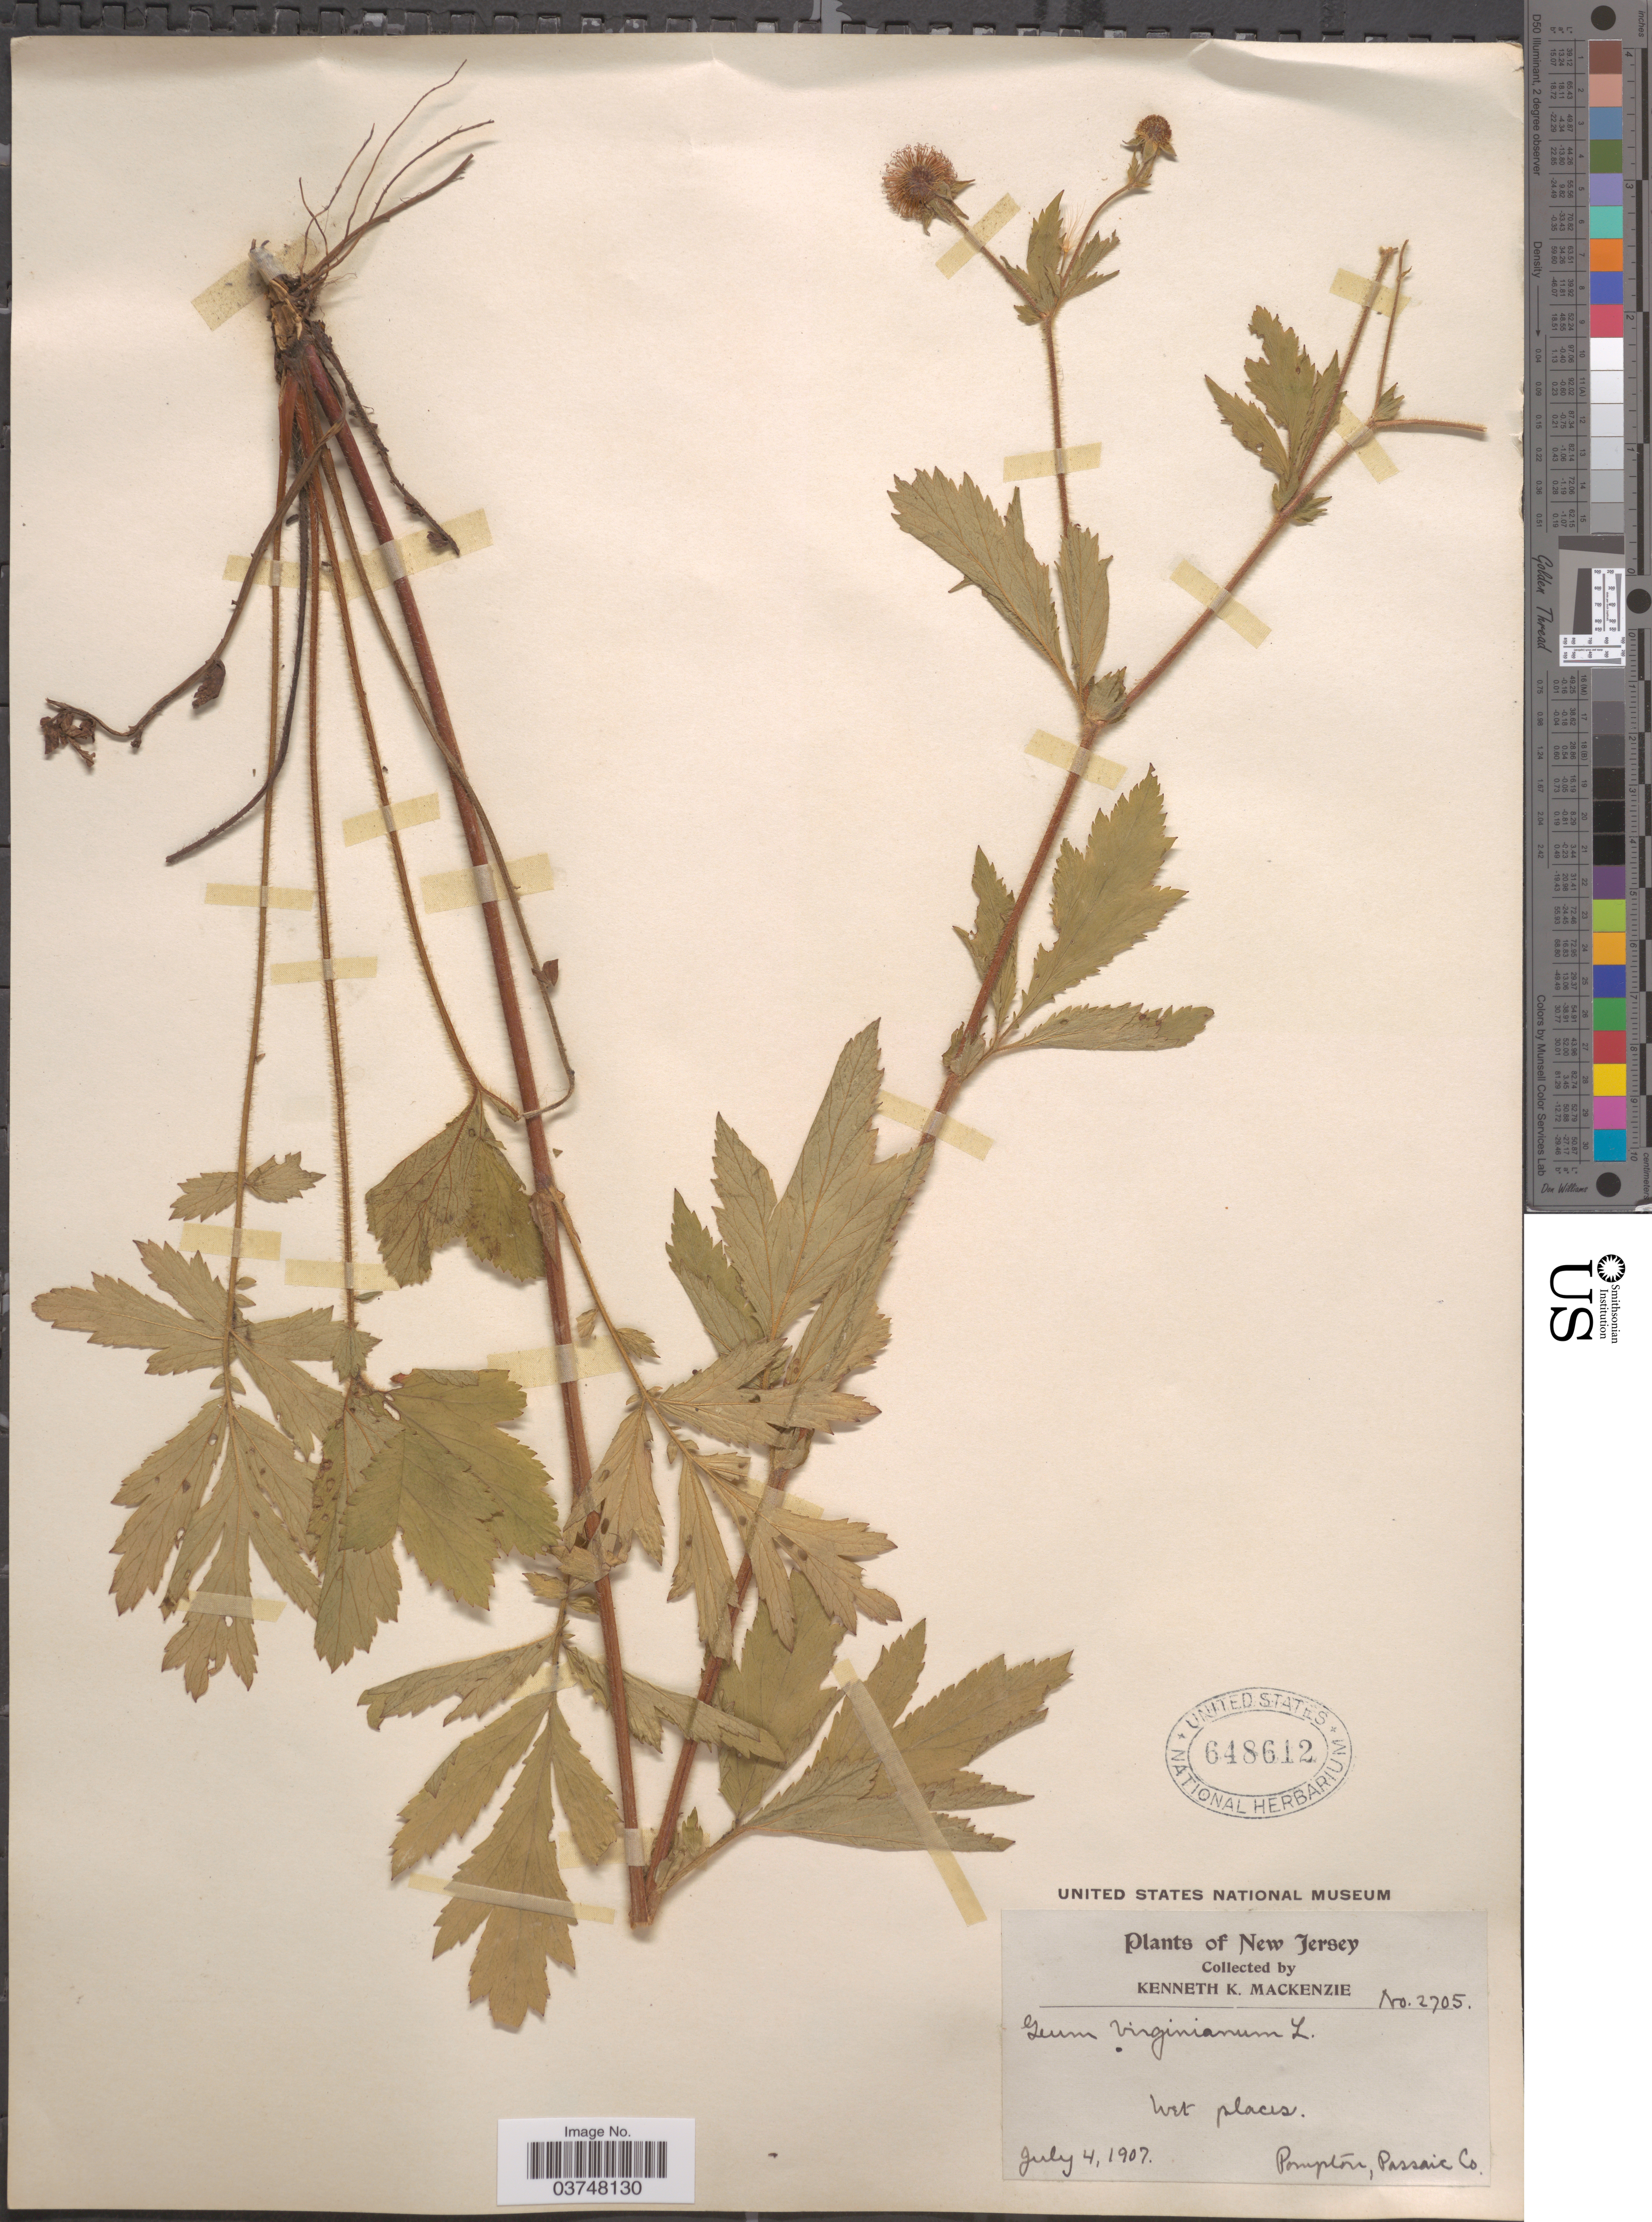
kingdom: Plantae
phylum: Tracheophyta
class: Magnoliopsida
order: Rosales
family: Rosaceae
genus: Geum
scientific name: Geum virginianum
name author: L.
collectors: K. K. Mackenzie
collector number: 2705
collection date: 1907-07-04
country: United States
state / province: New Jersey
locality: Pompton, Passaic Co.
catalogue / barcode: US 648612